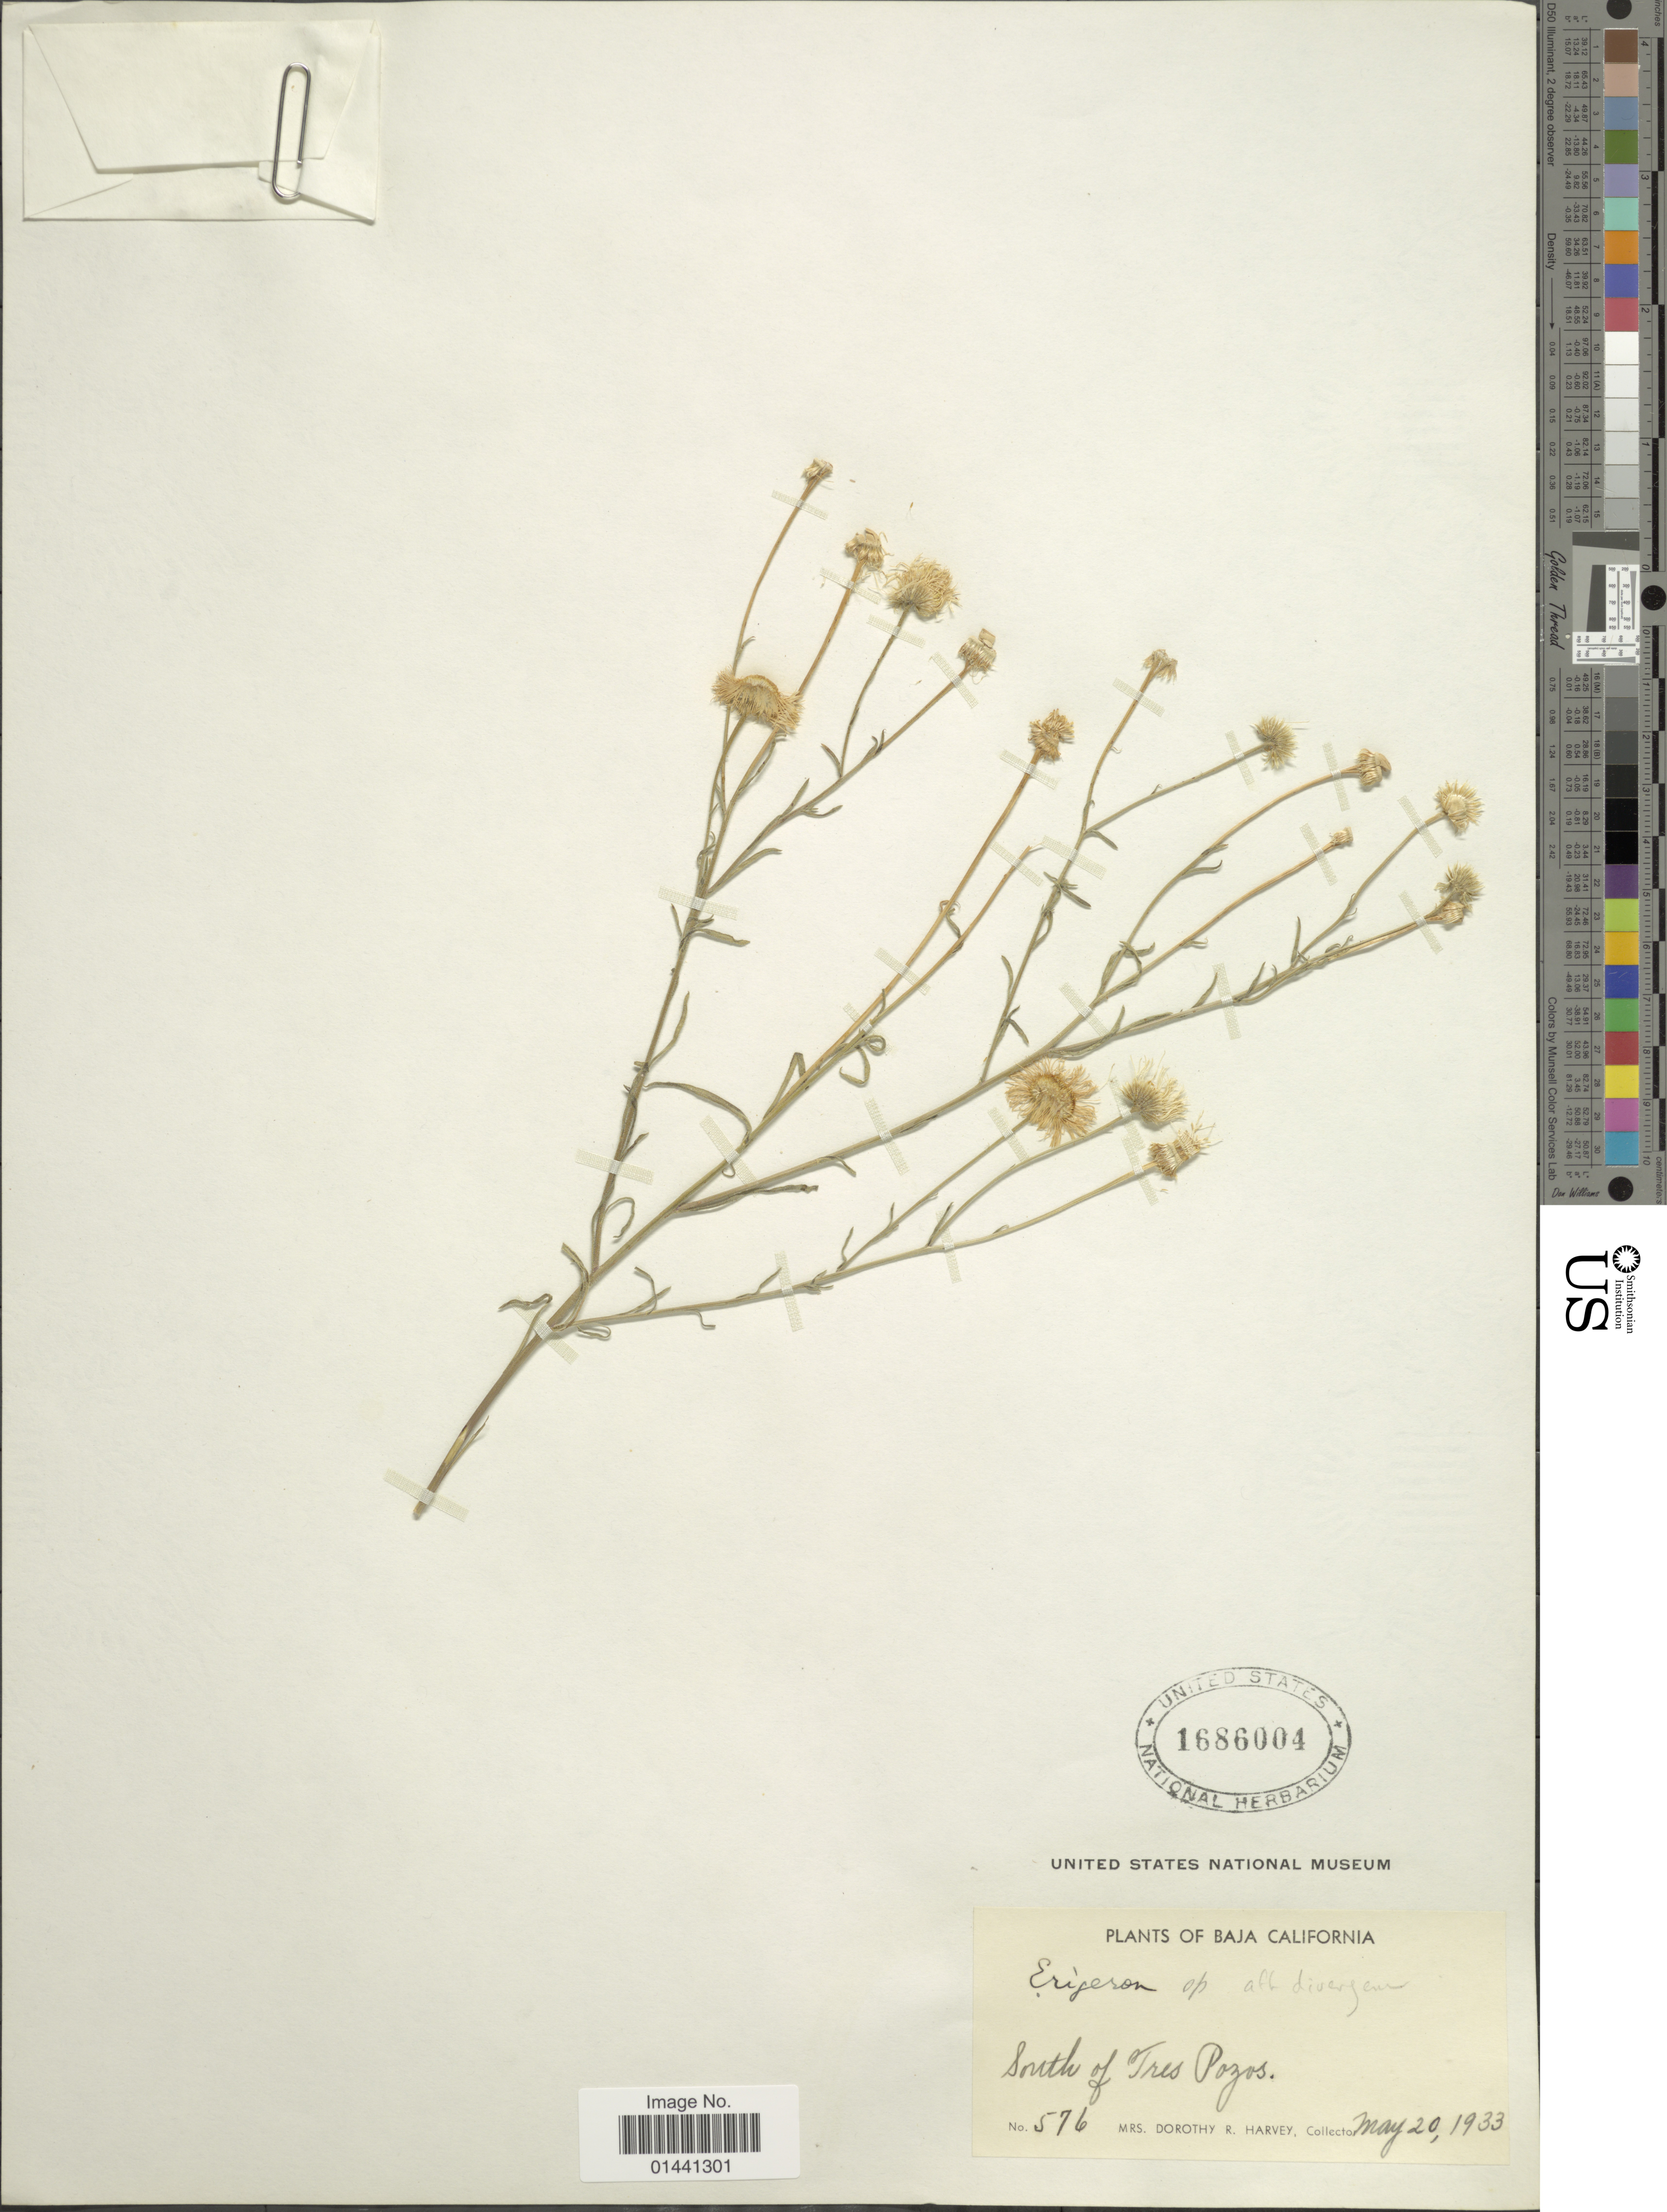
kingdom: Plantae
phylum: Tracheophyta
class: Magnoliopsida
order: Asterales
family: Asteraceae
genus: Erigeron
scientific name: Erigeron divergens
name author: Torr. & A. Gray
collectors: Harvey, Mrs. D. R.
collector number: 576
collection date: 1933-05-20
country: Mexico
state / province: Baja California Sur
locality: South of Tres Pozos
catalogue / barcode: US 1686004